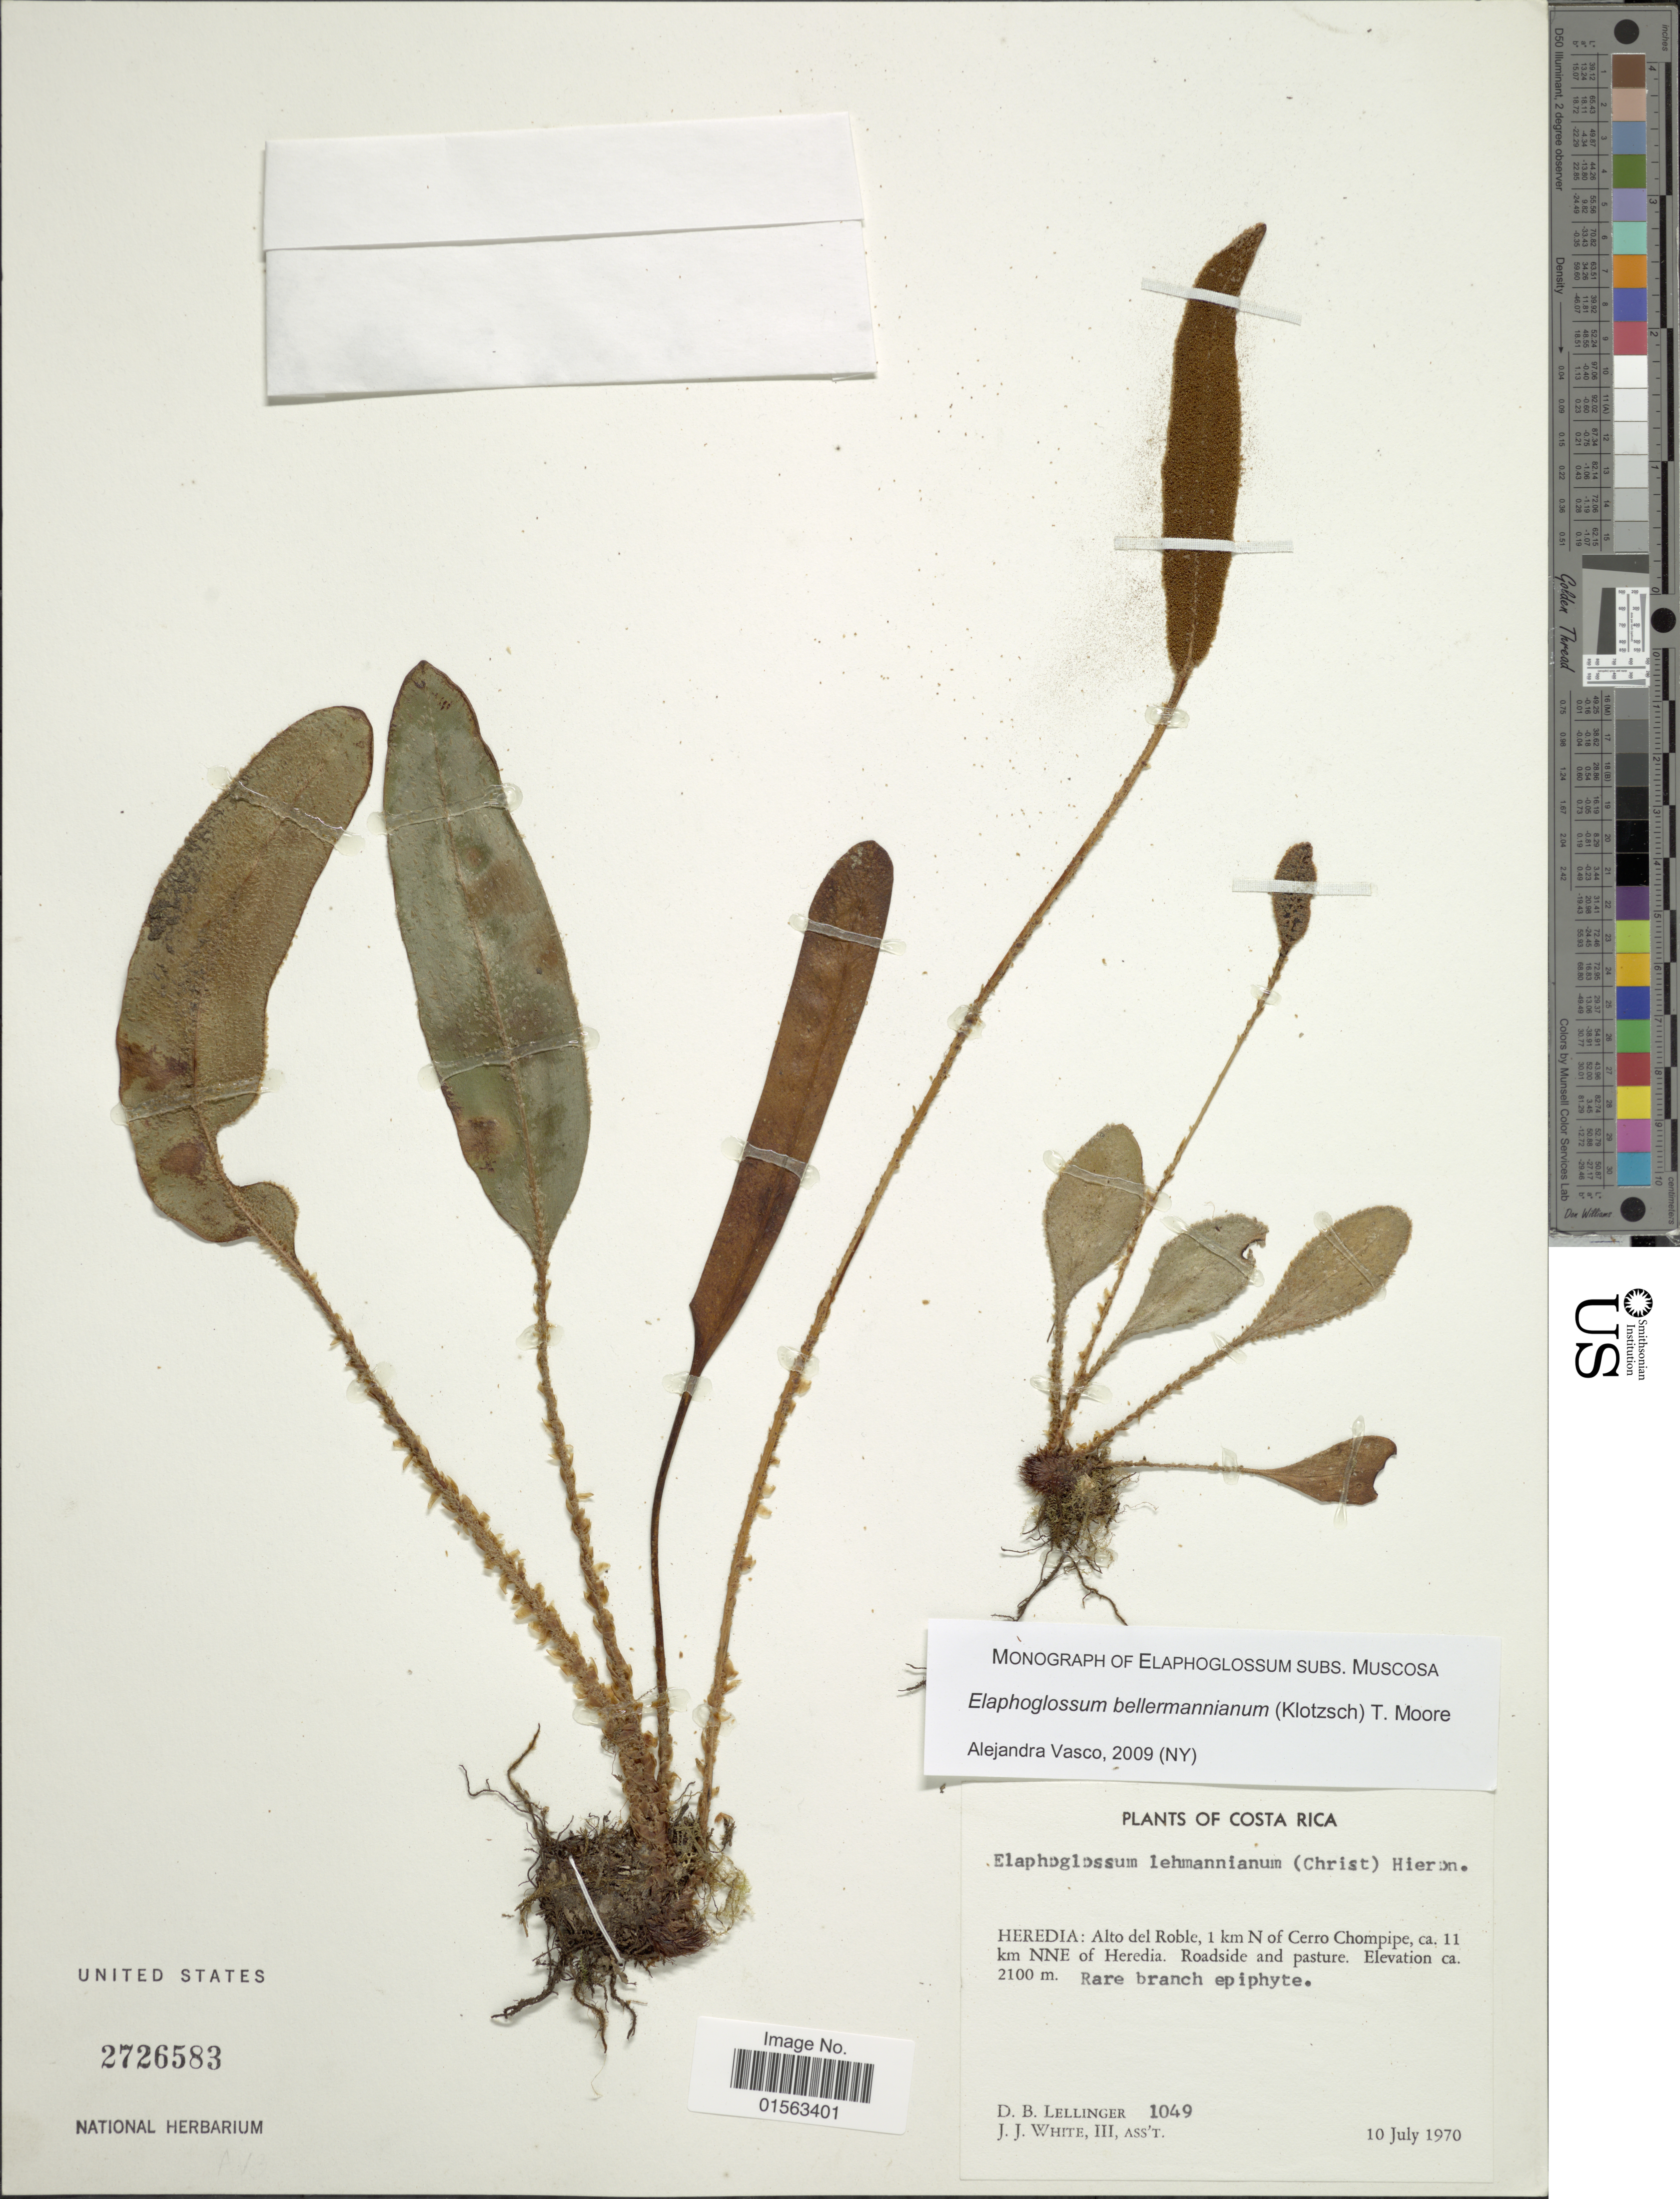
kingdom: Plantae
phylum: Tracheophyta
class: Polypodiopsida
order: Polypodiales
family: Dryopteridaceae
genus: Elaphoglossum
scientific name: Elaphoglossum bellermannianum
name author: (Klotzsch) T. Moore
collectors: D. B. Lellinger & J. White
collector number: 1049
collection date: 1970-07-10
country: Costa Rica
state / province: Heredia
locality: Heredia: Alto del Roble, 1 km N of Cerro Chompipe, ca. 11 km NNE of Heredia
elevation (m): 2100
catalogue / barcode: US 2726583